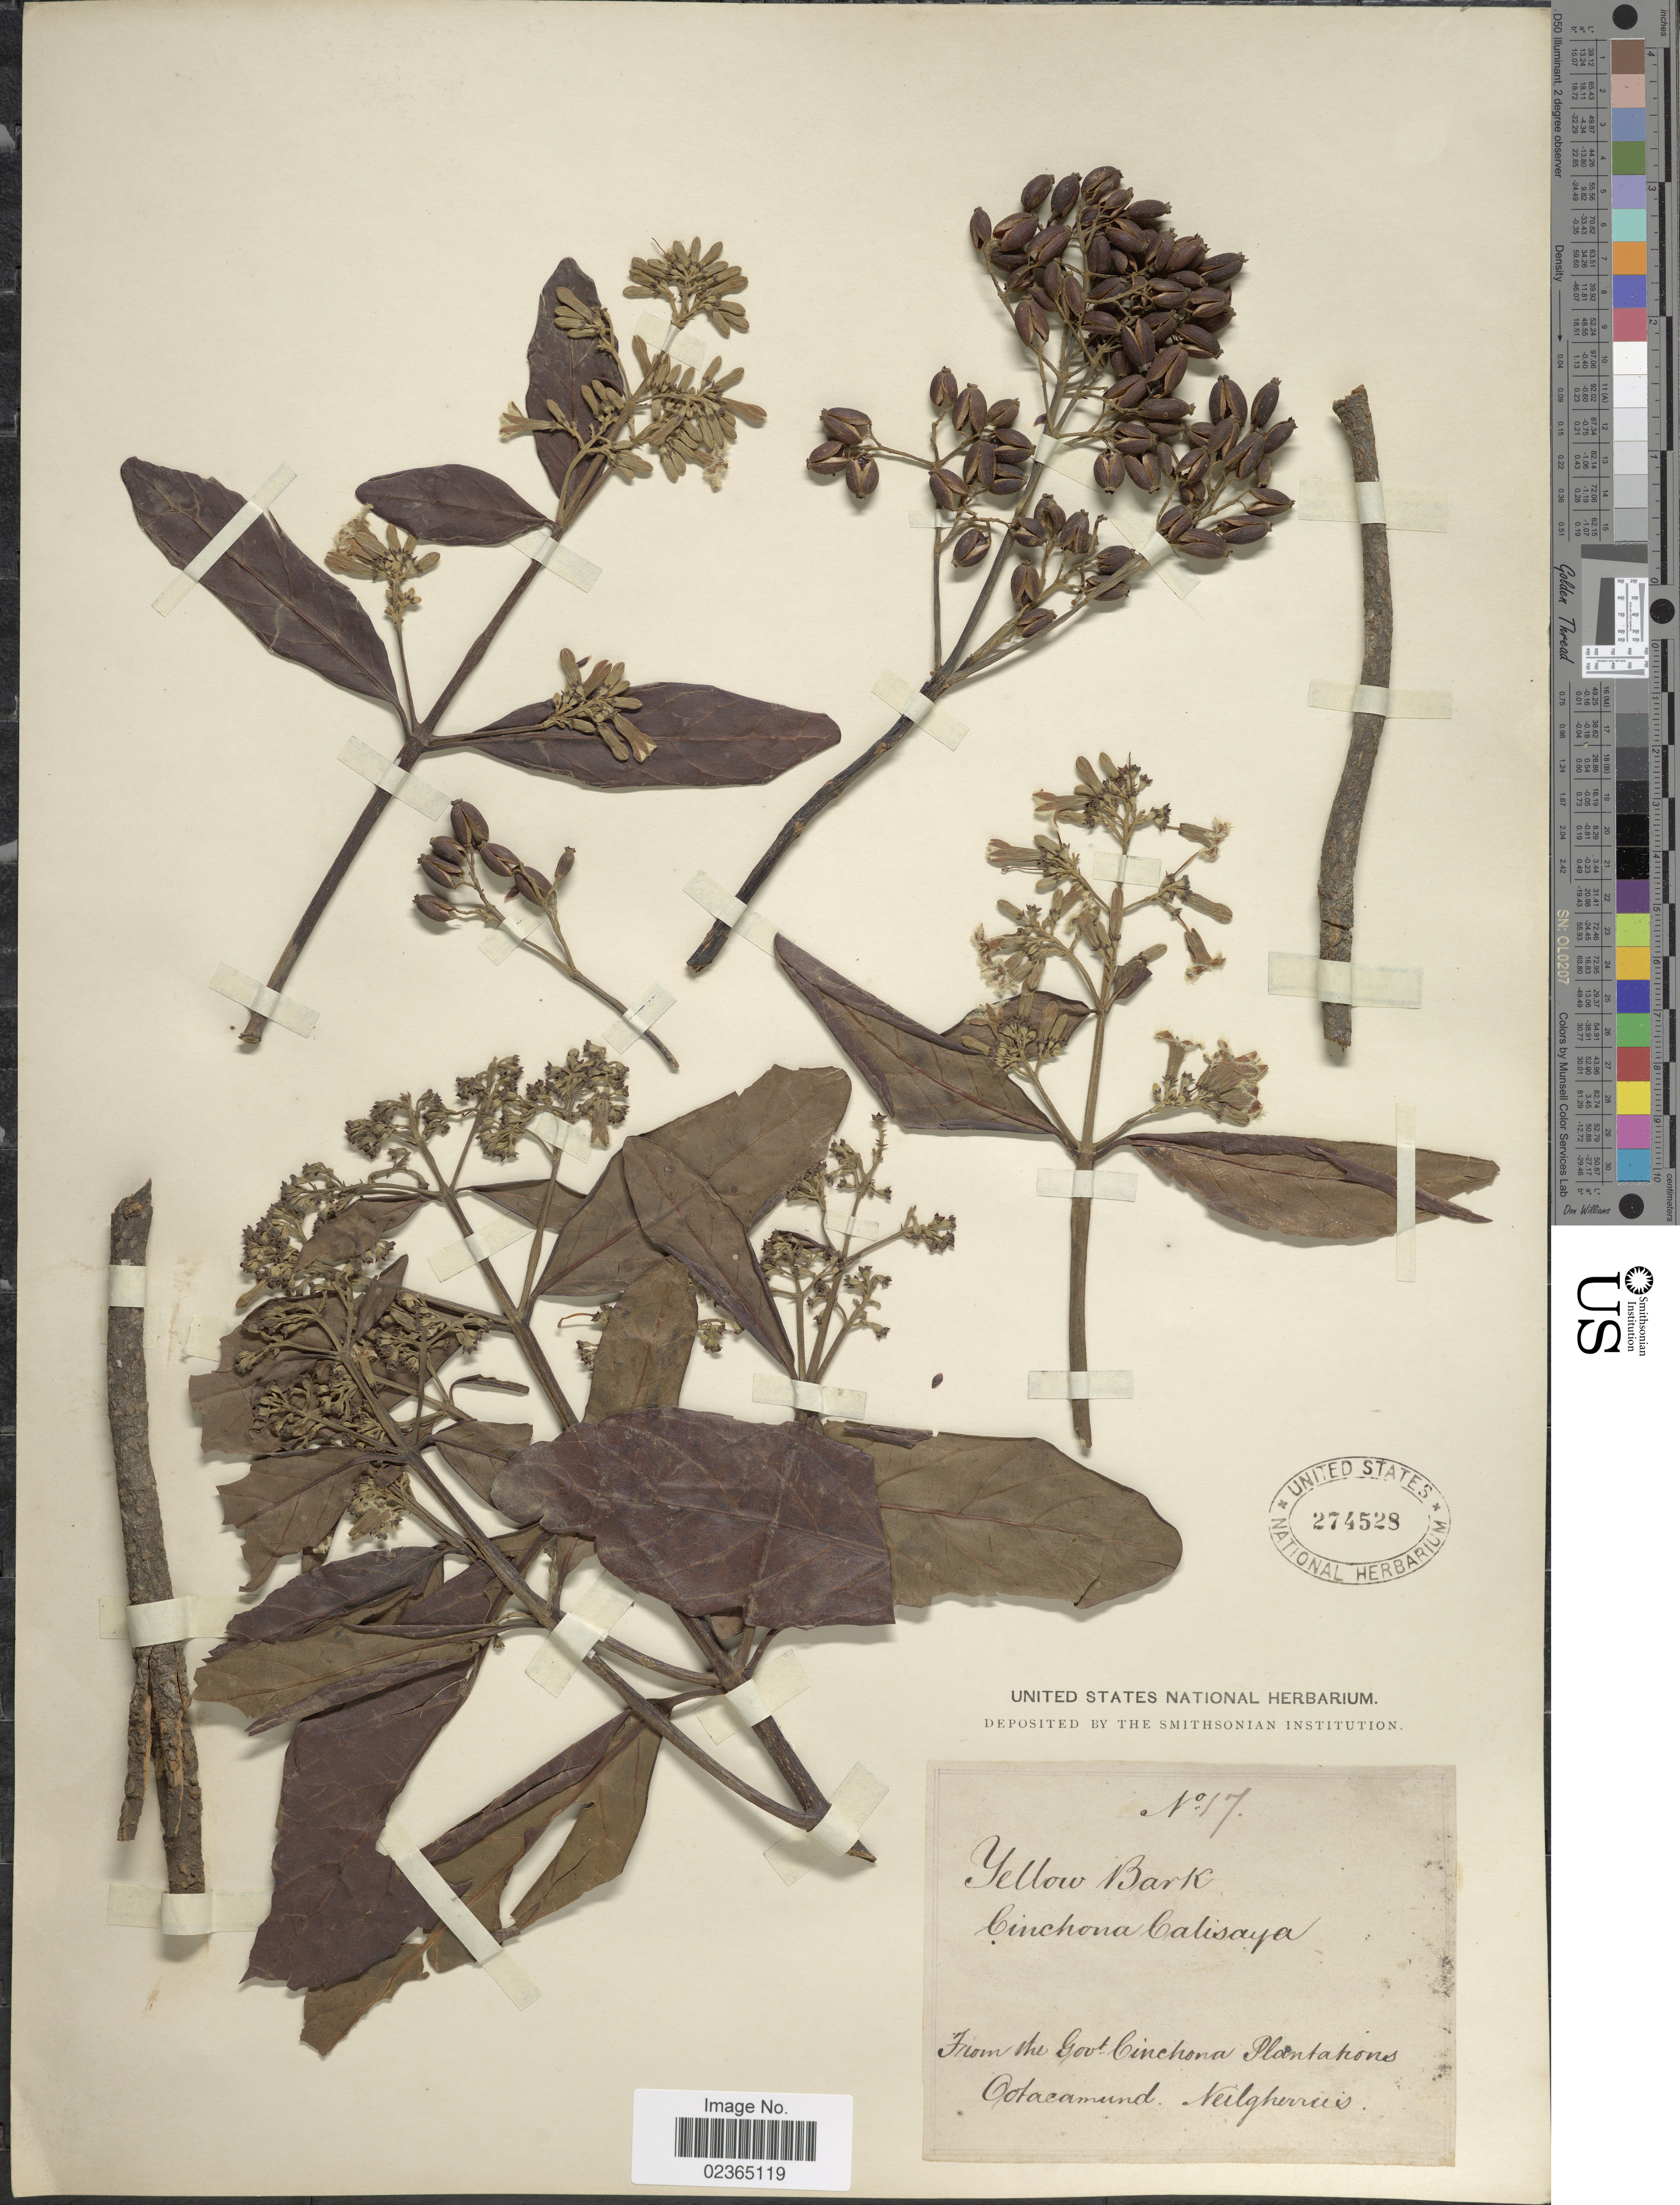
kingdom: Plantae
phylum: Tracheophyta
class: Magnoliopsida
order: Gentianales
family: Rubiaceae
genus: Cinchona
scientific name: Cinchona calisaya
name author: Wedd.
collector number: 17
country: India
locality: Govt. Cinchona Plantations Ootacamund Neilgherries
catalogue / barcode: US 274528